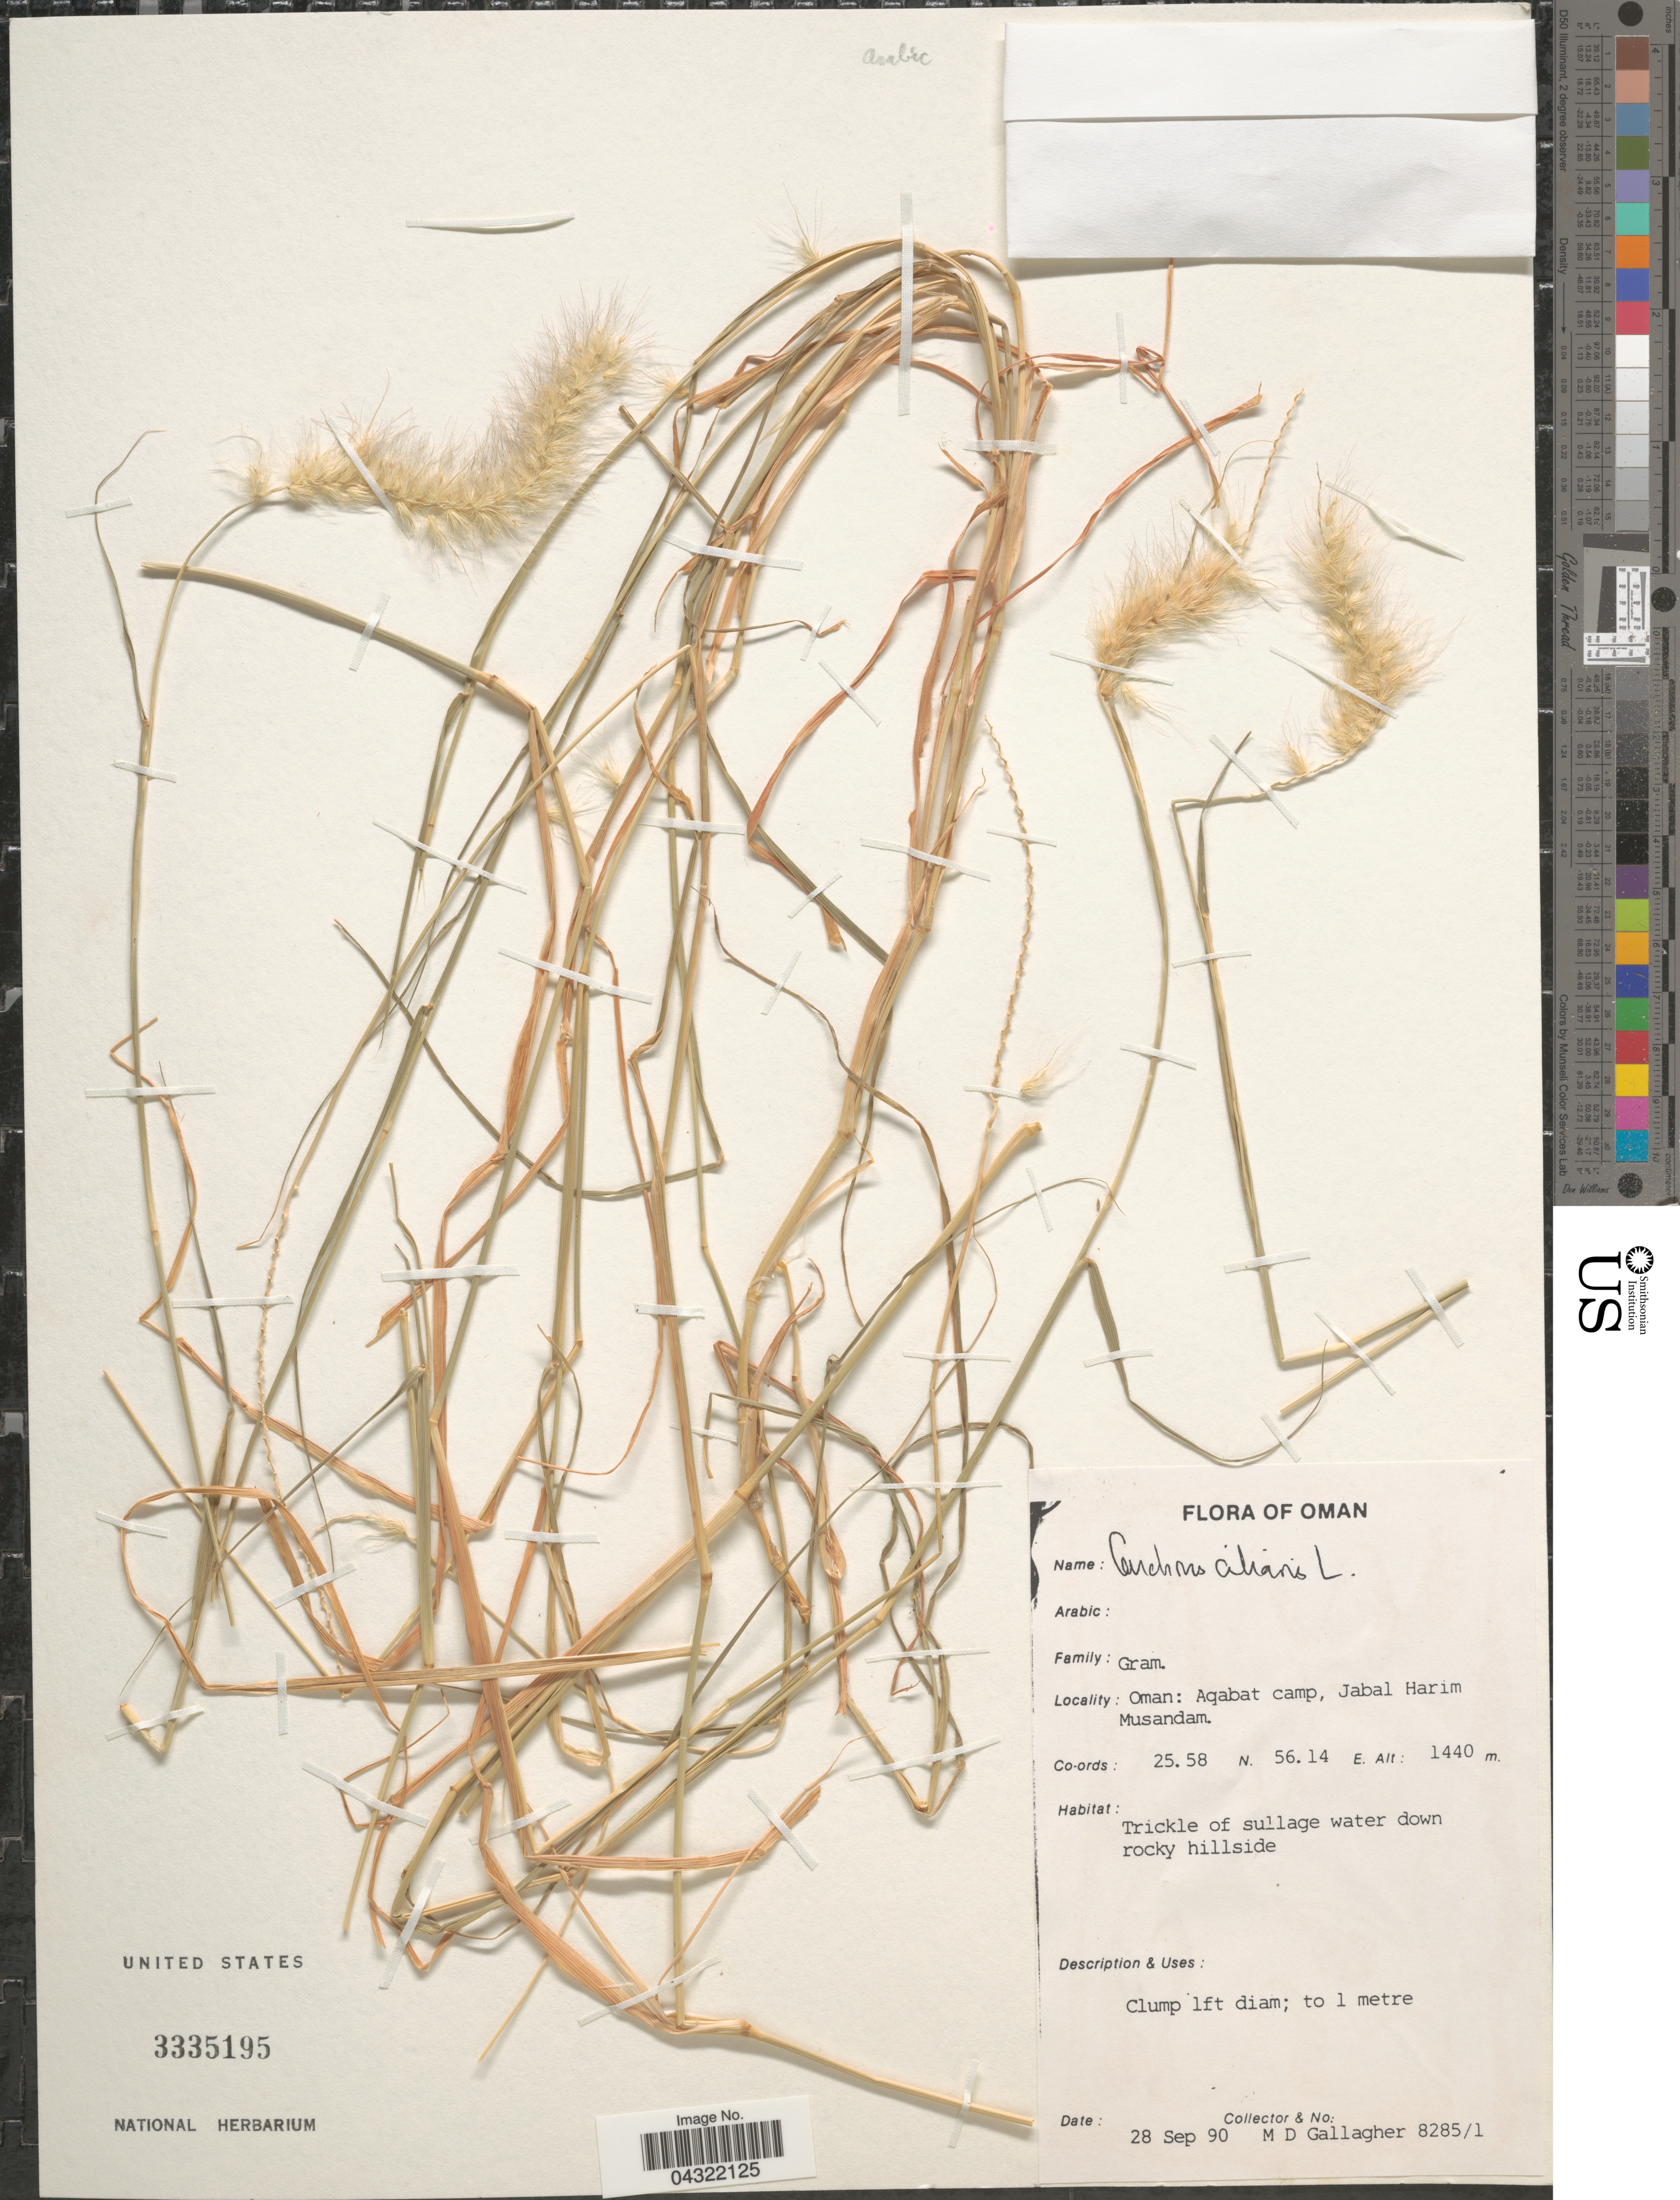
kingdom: Plantae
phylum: Tracheophyta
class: Liliopsida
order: Poales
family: Poaceae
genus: Cenchrus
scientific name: Cenchrus ciliaris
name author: L.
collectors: M. Gallagher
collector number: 8285/1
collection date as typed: Transcribed d/m/y: 28/9/90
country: Oman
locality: Agabat camp, Jabal Harim Musandam.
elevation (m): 1440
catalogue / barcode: US 3335195